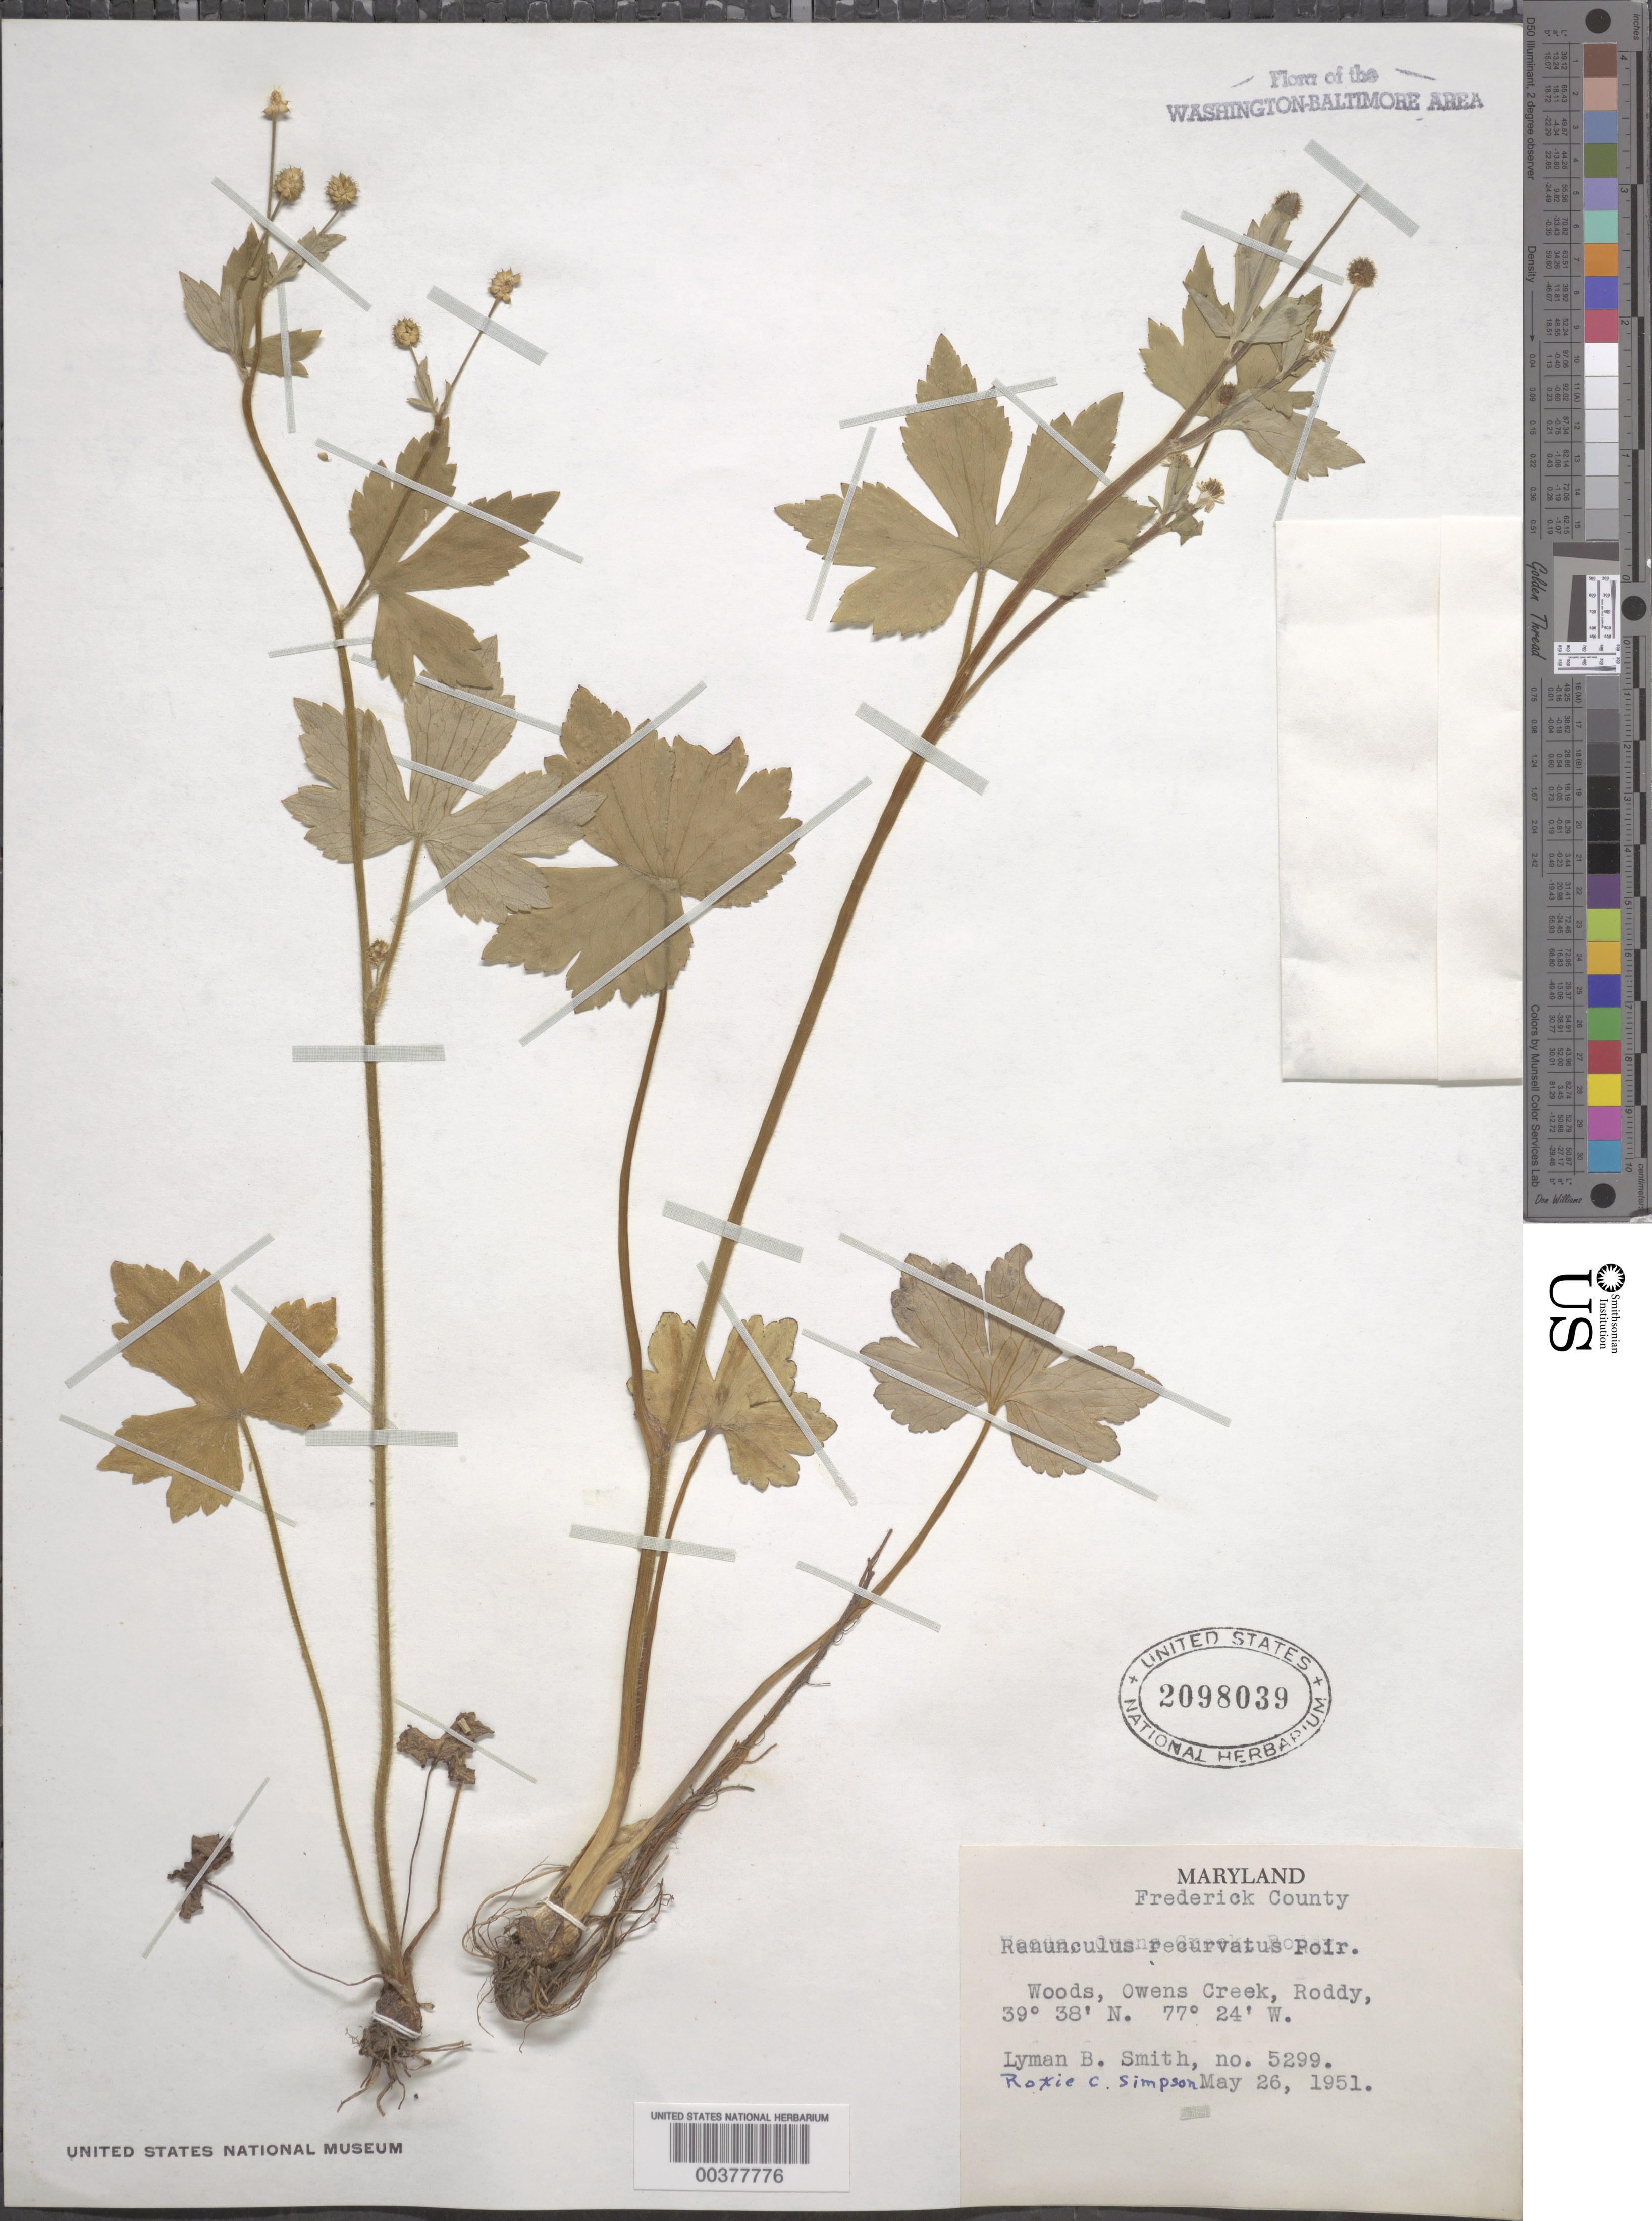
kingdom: Plantae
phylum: Tracheophyta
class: Magnoliopsida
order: Ranunculales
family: Ranunculaceae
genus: Ranunculus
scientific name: Ranunculus recurvatus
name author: Poir.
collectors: L. Smith & R. Simpson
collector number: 5299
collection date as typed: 26 May 1951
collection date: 1951-05-26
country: United States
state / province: Maryland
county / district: Frederick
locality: Owens Creek, Roddy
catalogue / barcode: US 2098039